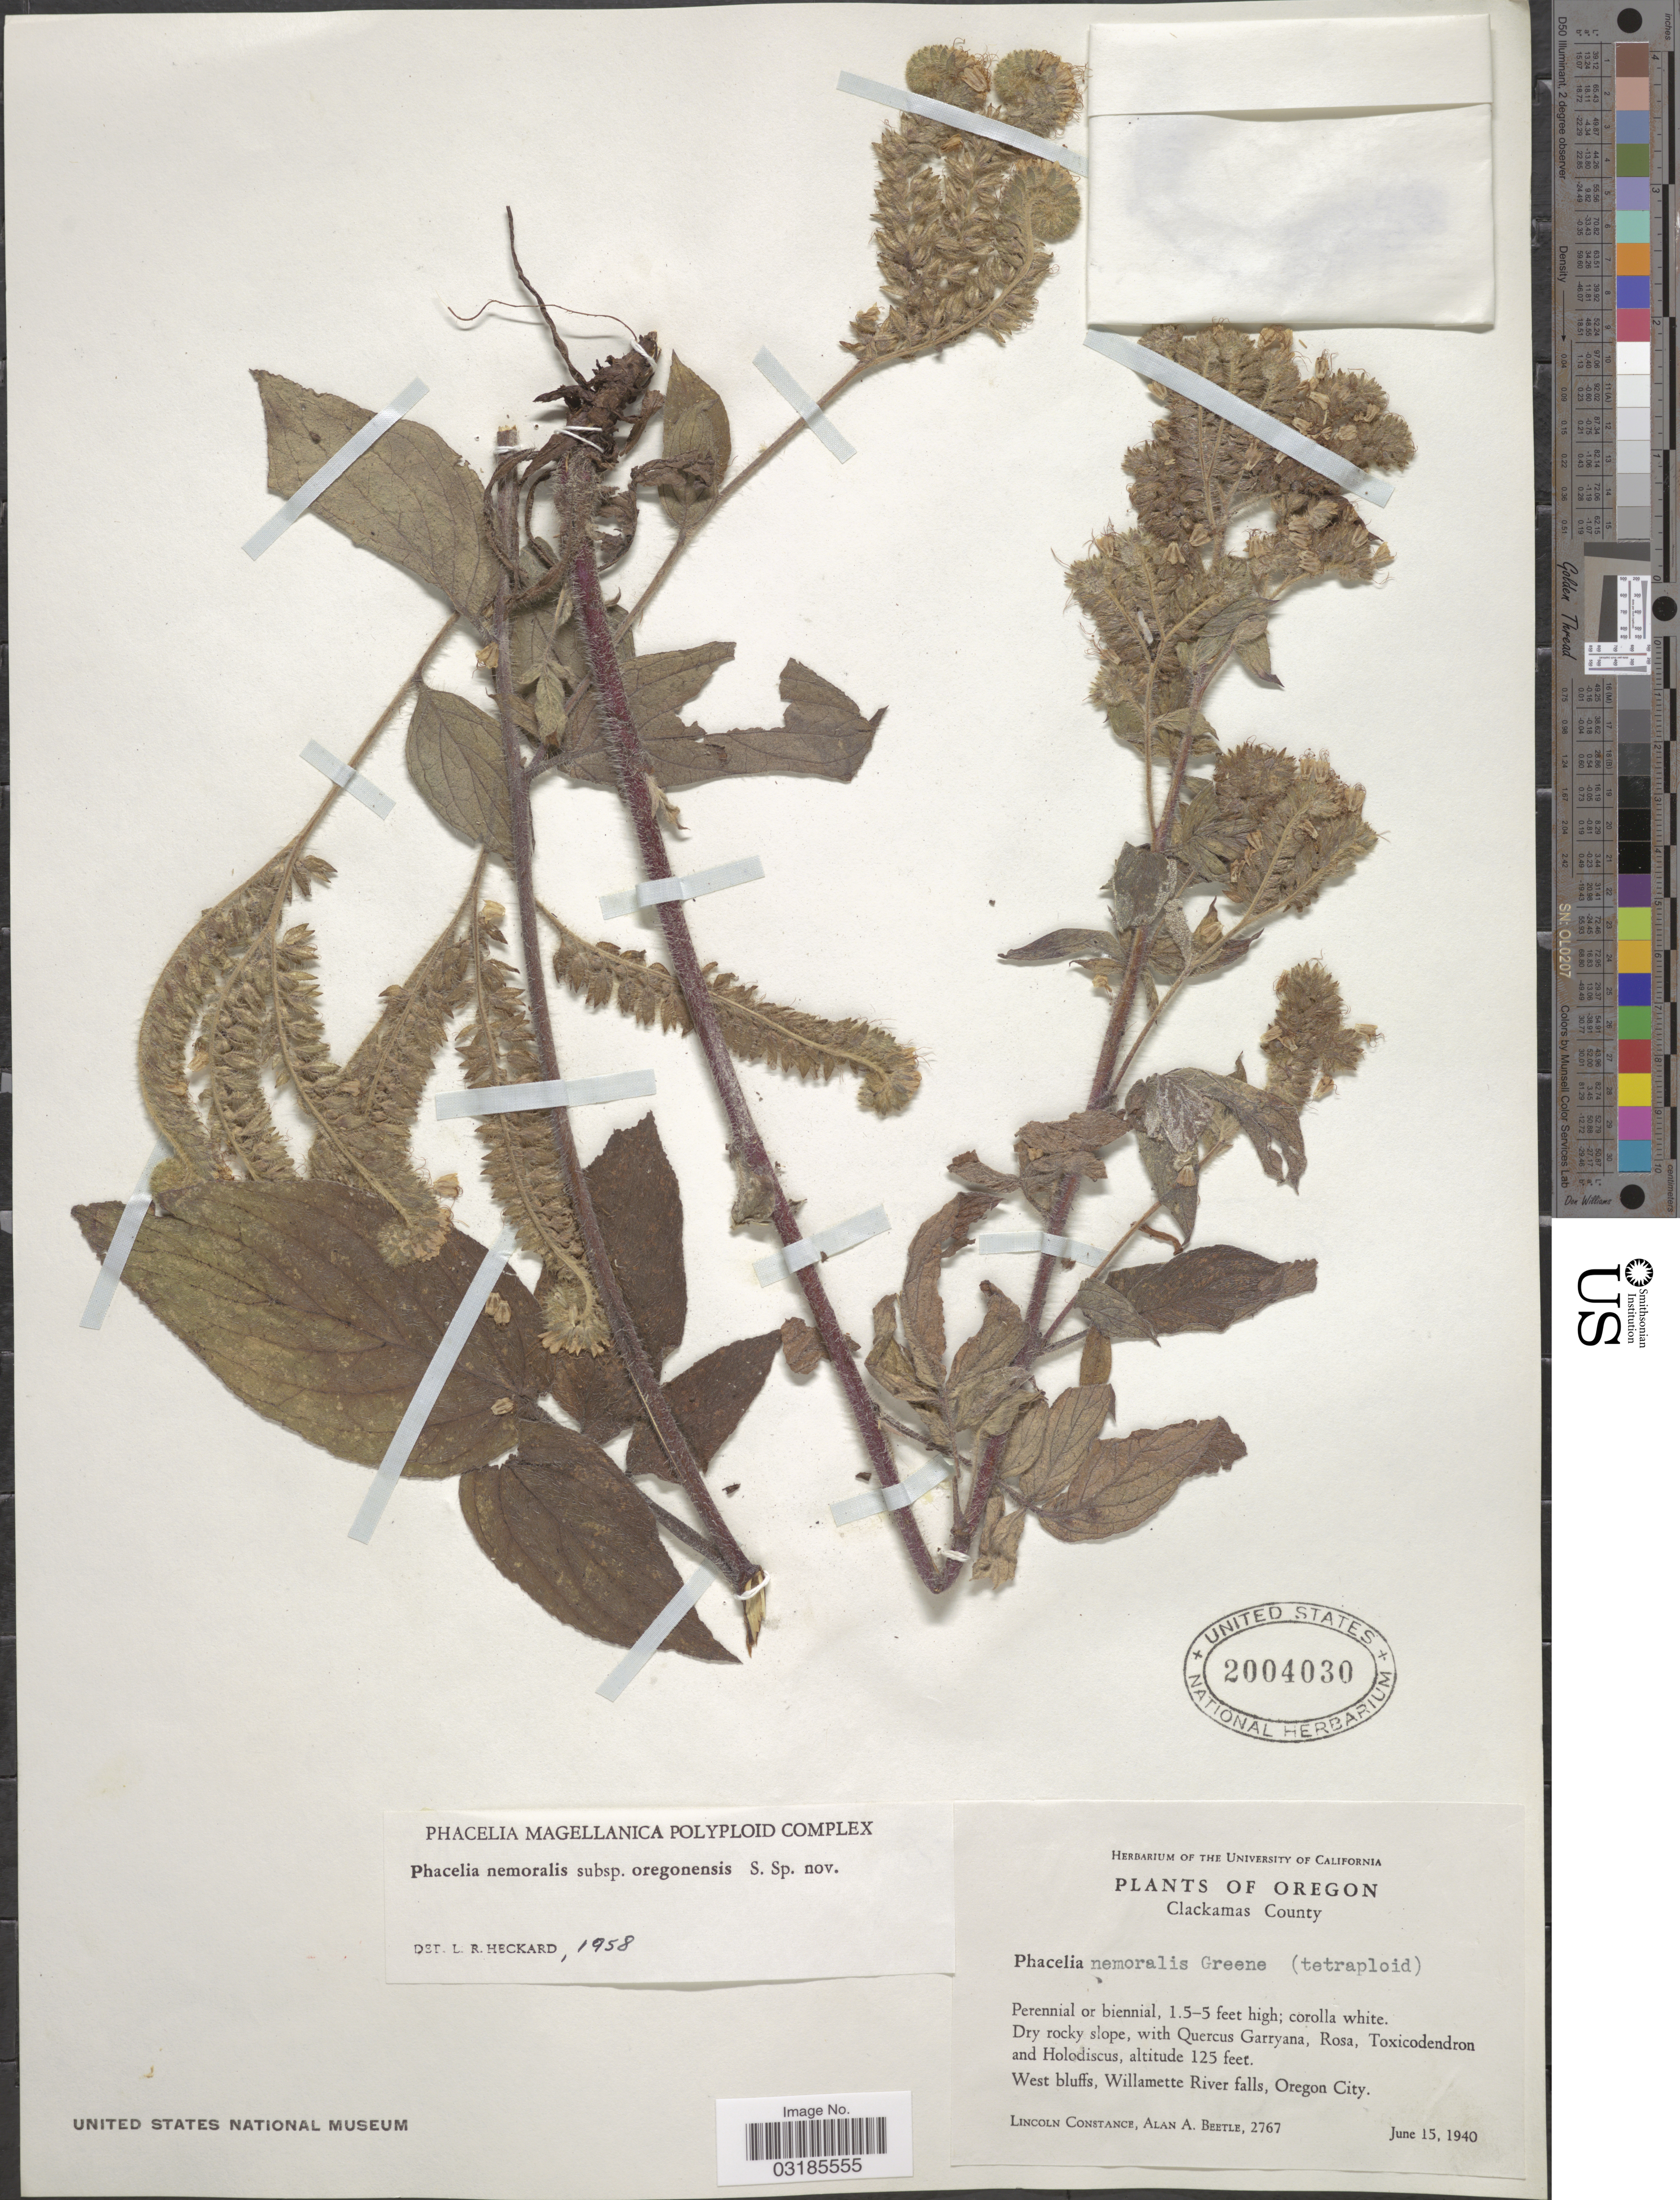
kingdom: Plantae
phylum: Tracheophyta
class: Magnoliopsida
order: Boraginales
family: Hydrophyllaceae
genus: Phacelia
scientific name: Phacelia nemoralis subsp. oregonensis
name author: Heckard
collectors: L. Constance & A. A. Beetle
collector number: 2767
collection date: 1940-06-15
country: United States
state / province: Oregon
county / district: Clackamas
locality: Clackamas County, West bluffs, Willamette River falls, Oregon City.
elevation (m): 38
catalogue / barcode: US 2004030